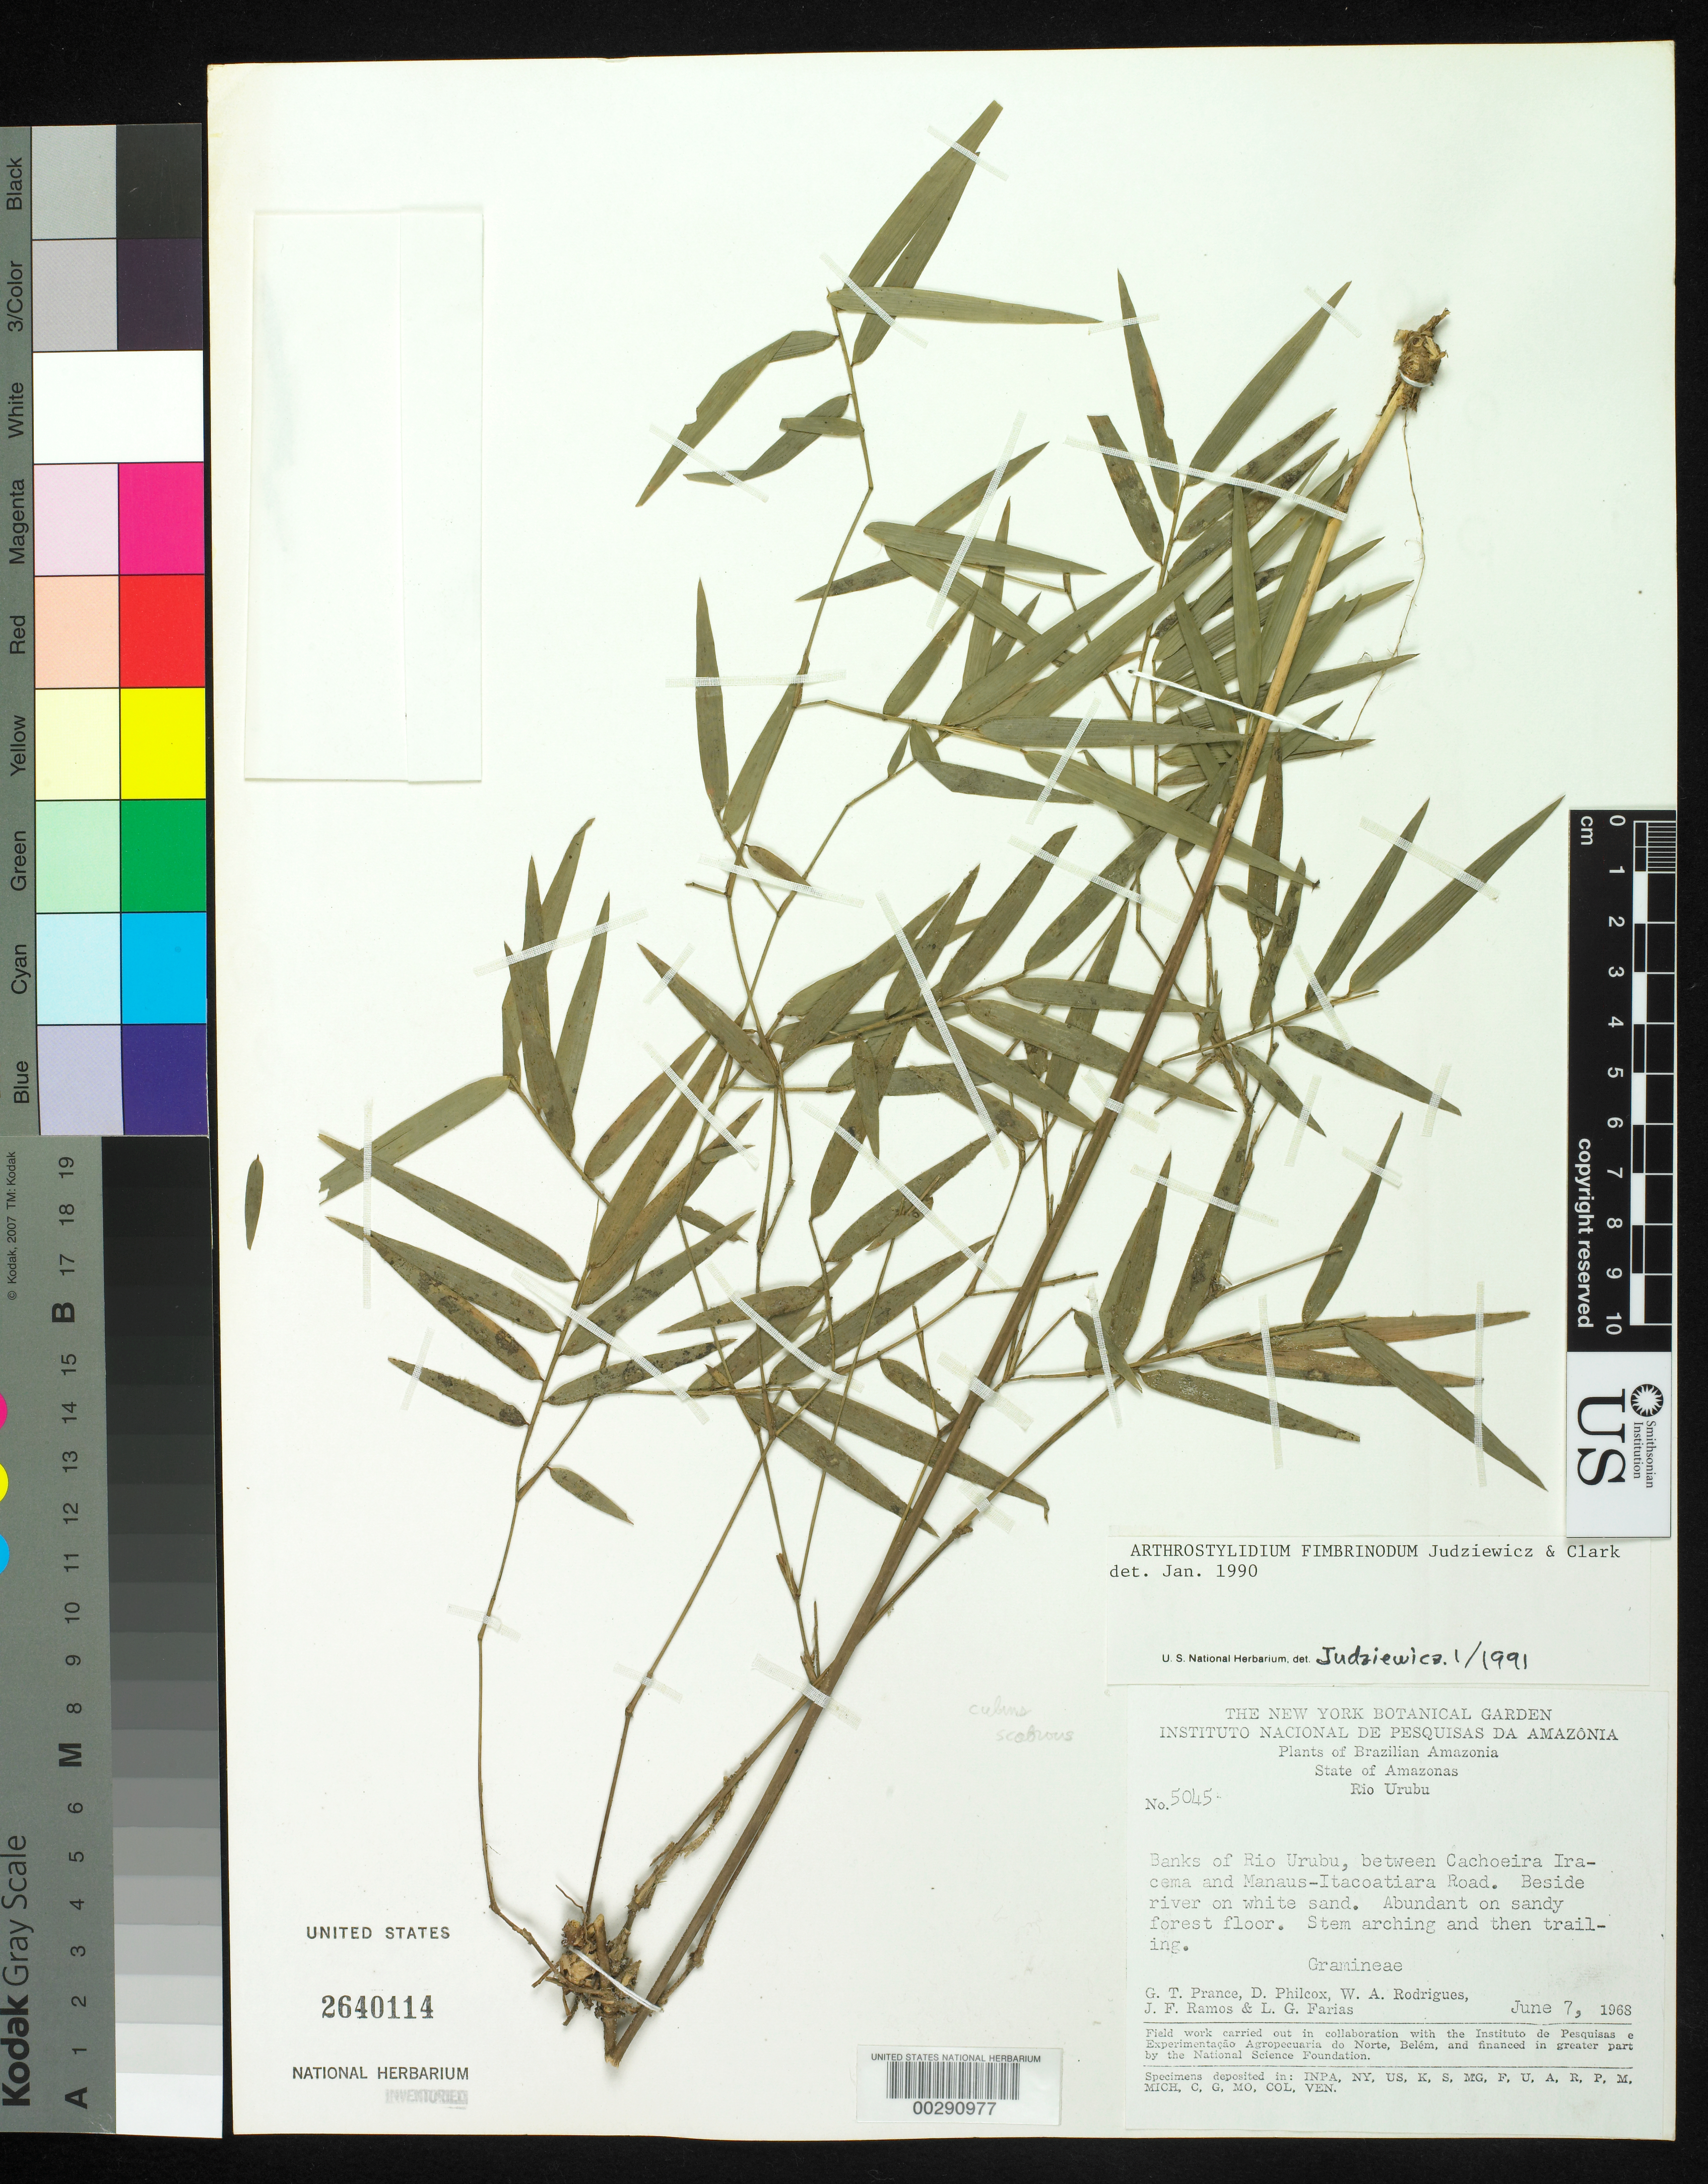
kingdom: Plantae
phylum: Tracheophyta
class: Liliopsida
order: Poales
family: Poaceae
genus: Arthrostylidium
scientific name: Arthrostylidium fimbrinodum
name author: Judz. & L.G. Clark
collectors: G. T. Prance, D. Philcox, W. A. Rodrigues, J. F. Ramos & L. G. Farias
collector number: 5045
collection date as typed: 07 Jun 1968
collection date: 1968-06-07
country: Brazil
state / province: Amazonas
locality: Rio urubu, between cachoeira iracema and manaus-itacoatiara road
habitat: Beside river on white sand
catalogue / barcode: US 2640114